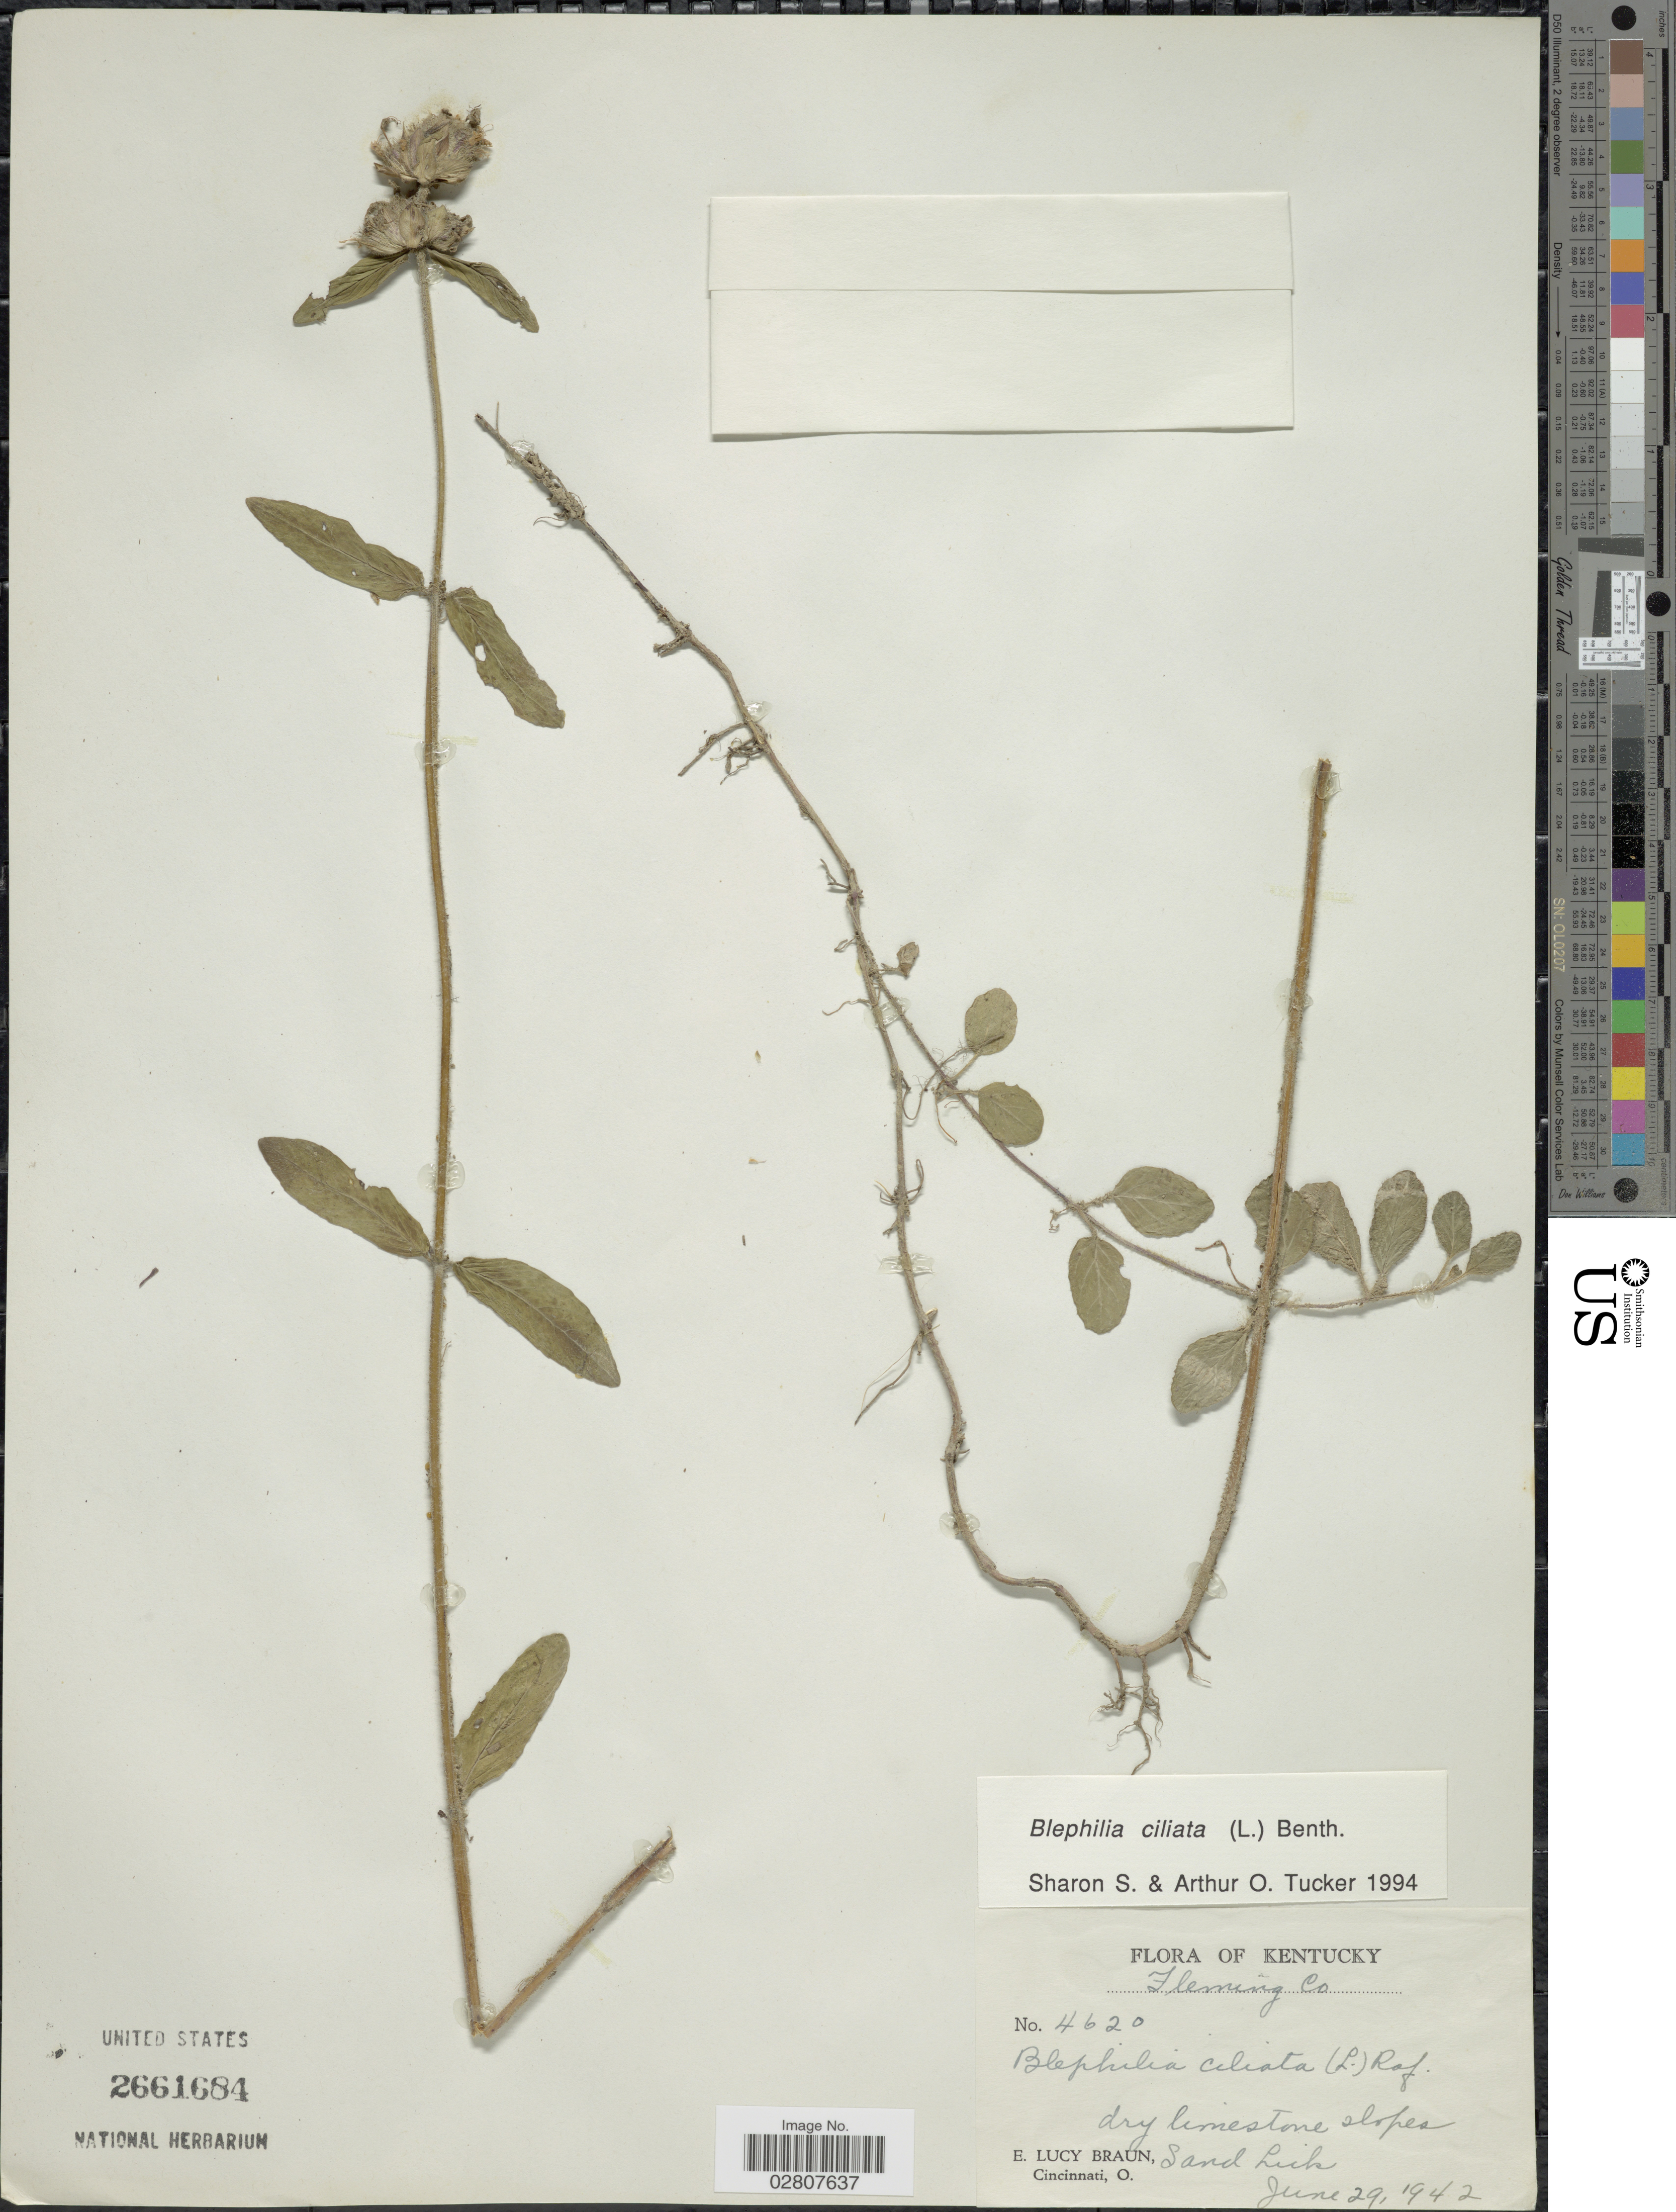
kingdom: Plantae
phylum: Tracheophyta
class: Magnoliopsida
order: Lamiales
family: Lamiaceae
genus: Blephilia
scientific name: Blephilia ciliata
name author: (L.) Raf. ex Benth.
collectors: E. L. Braun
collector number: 4620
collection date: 1942-06-29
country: United States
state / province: Kentucky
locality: Fleming Co. Sand Lick.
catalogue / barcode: US 2661684